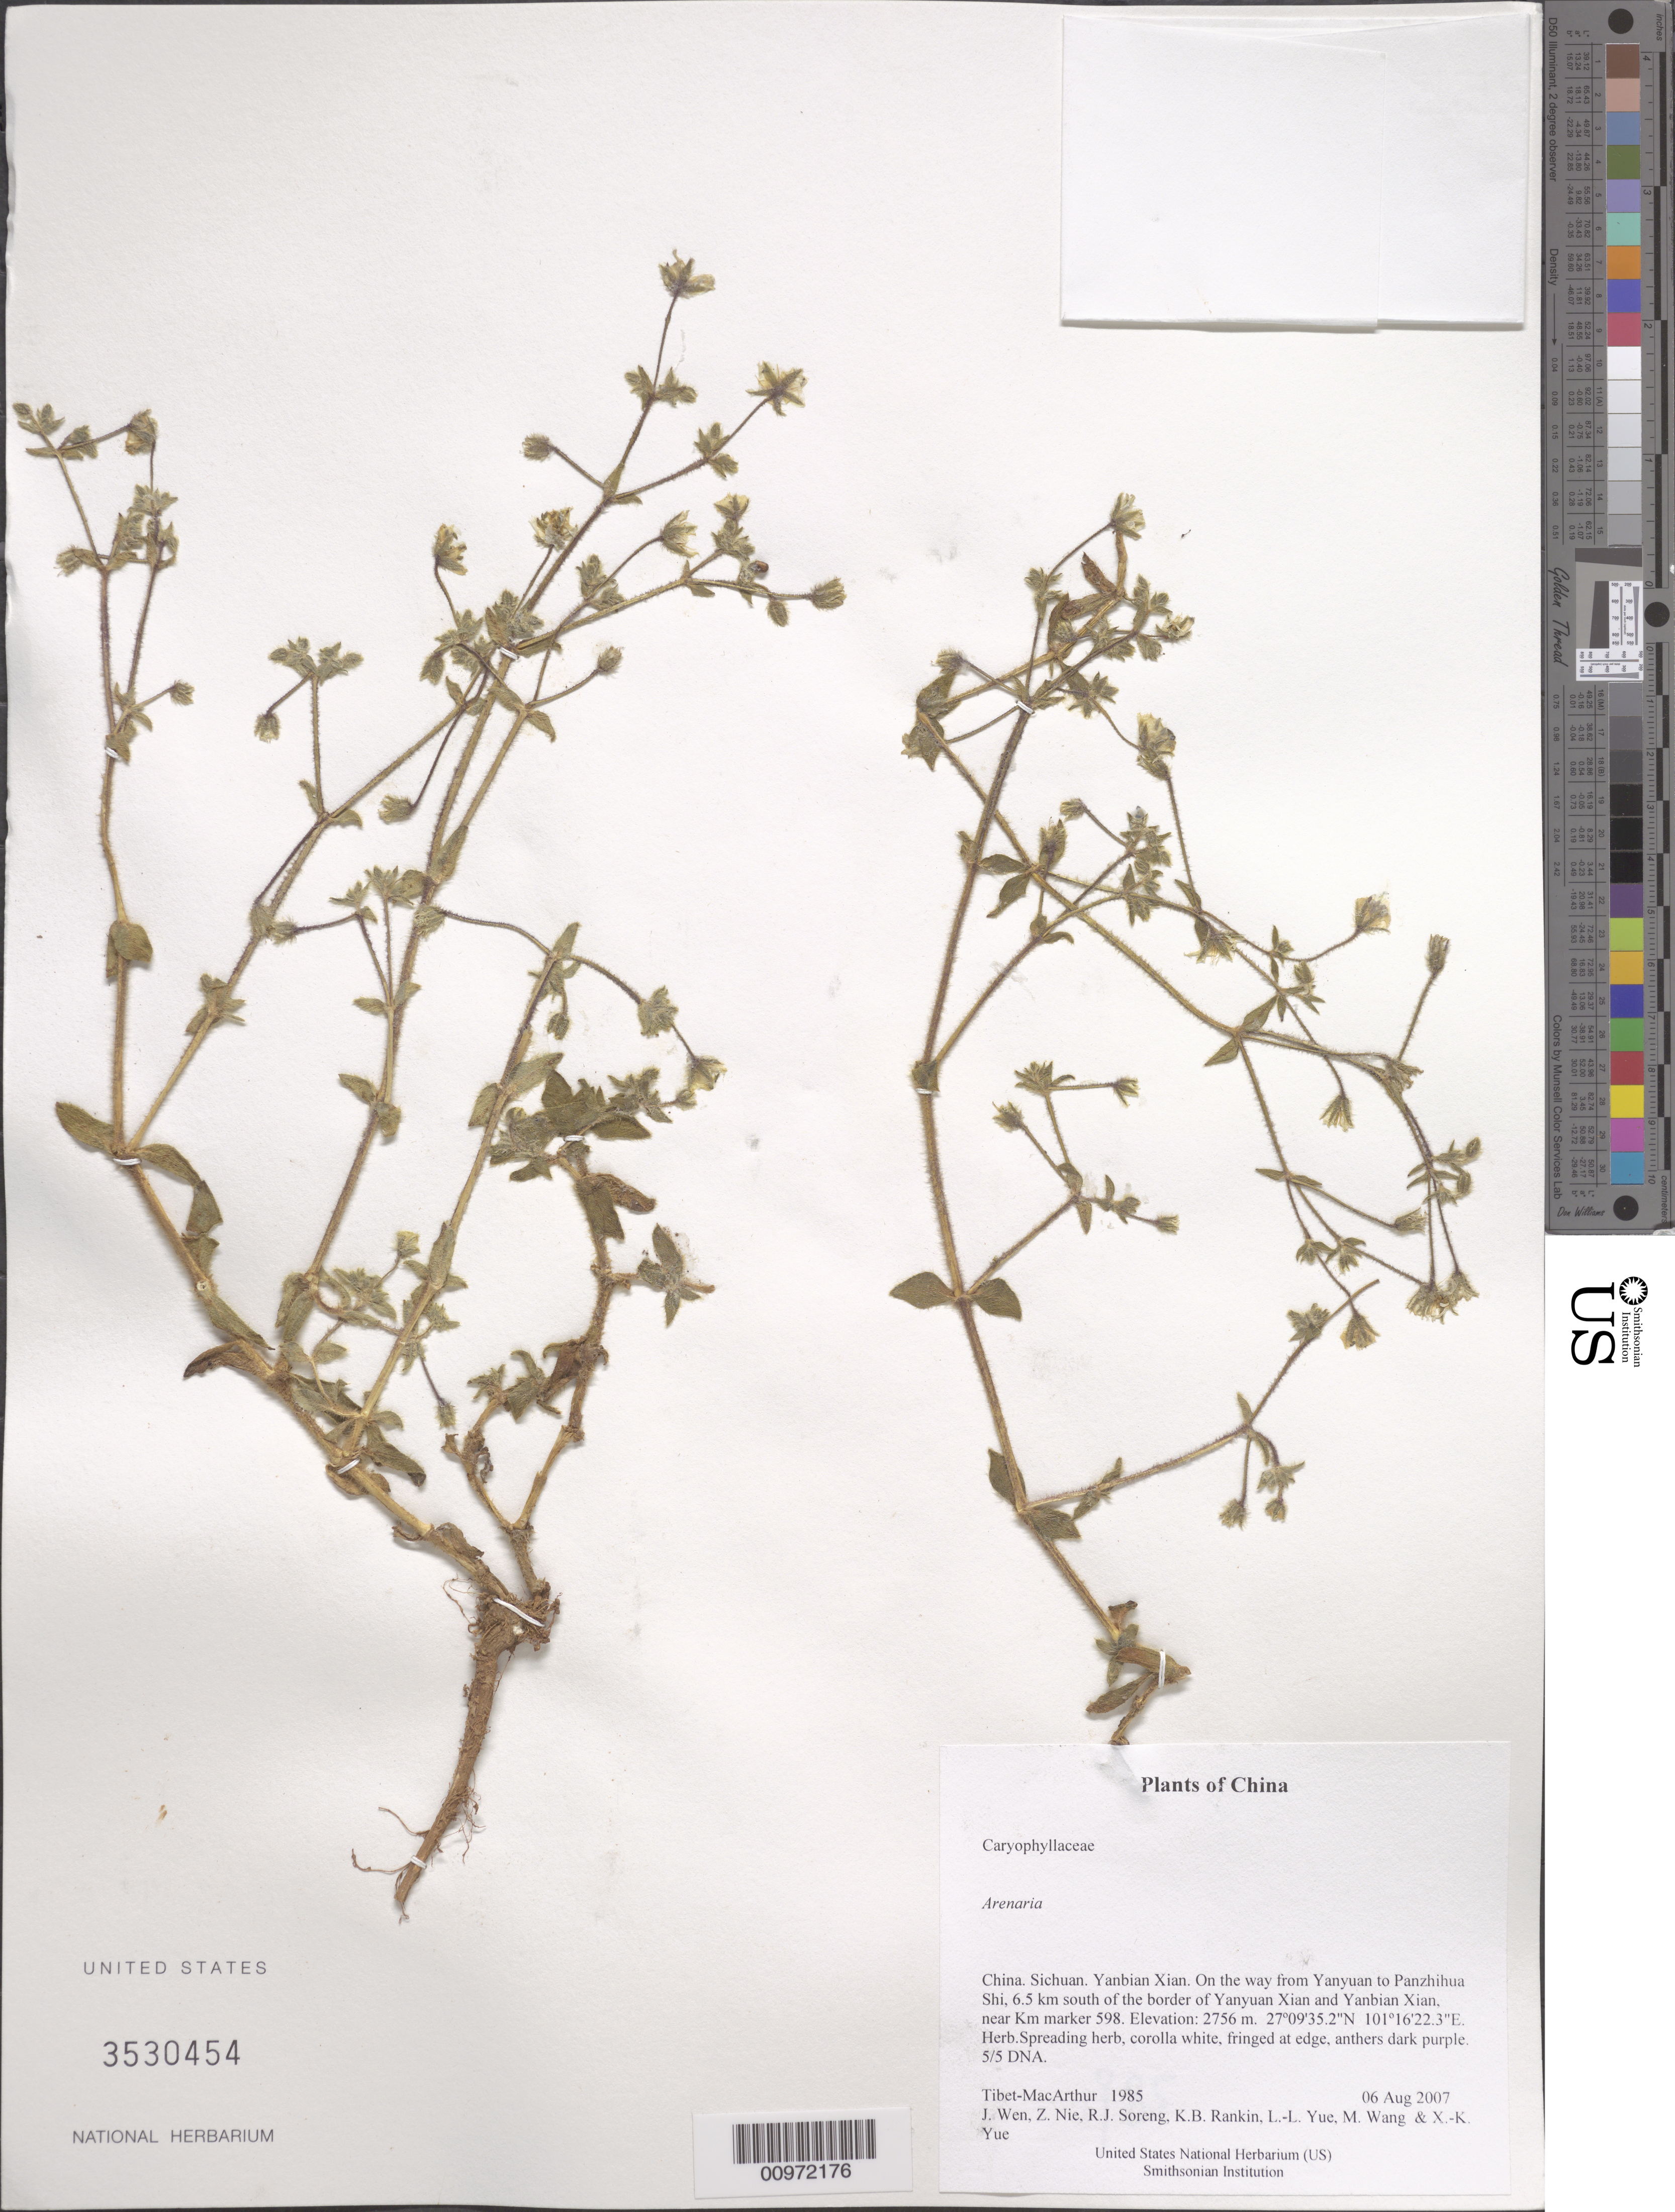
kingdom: Plantae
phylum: Tracheophyta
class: Magnoliopsida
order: Caryophyllales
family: Caryophyllaceae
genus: Arenaria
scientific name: Arenaria sp.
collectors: Tibet-MacArthur, J. Wen, Z. Nie, R. J. Soreng, K. Rankin, L. Yue, M. Wang & X. Yue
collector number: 1985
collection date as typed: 06 Aug 2007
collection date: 2007-08-06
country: China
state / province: Sichuan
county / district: Yanbian Xian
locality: On the way from Yanyuan to Panzhihua Shi, 6.5 km south of the border of Yanyuan Xian and Yanbian Xian, near Km marker 598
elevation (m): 2756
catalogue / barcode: US 3530454